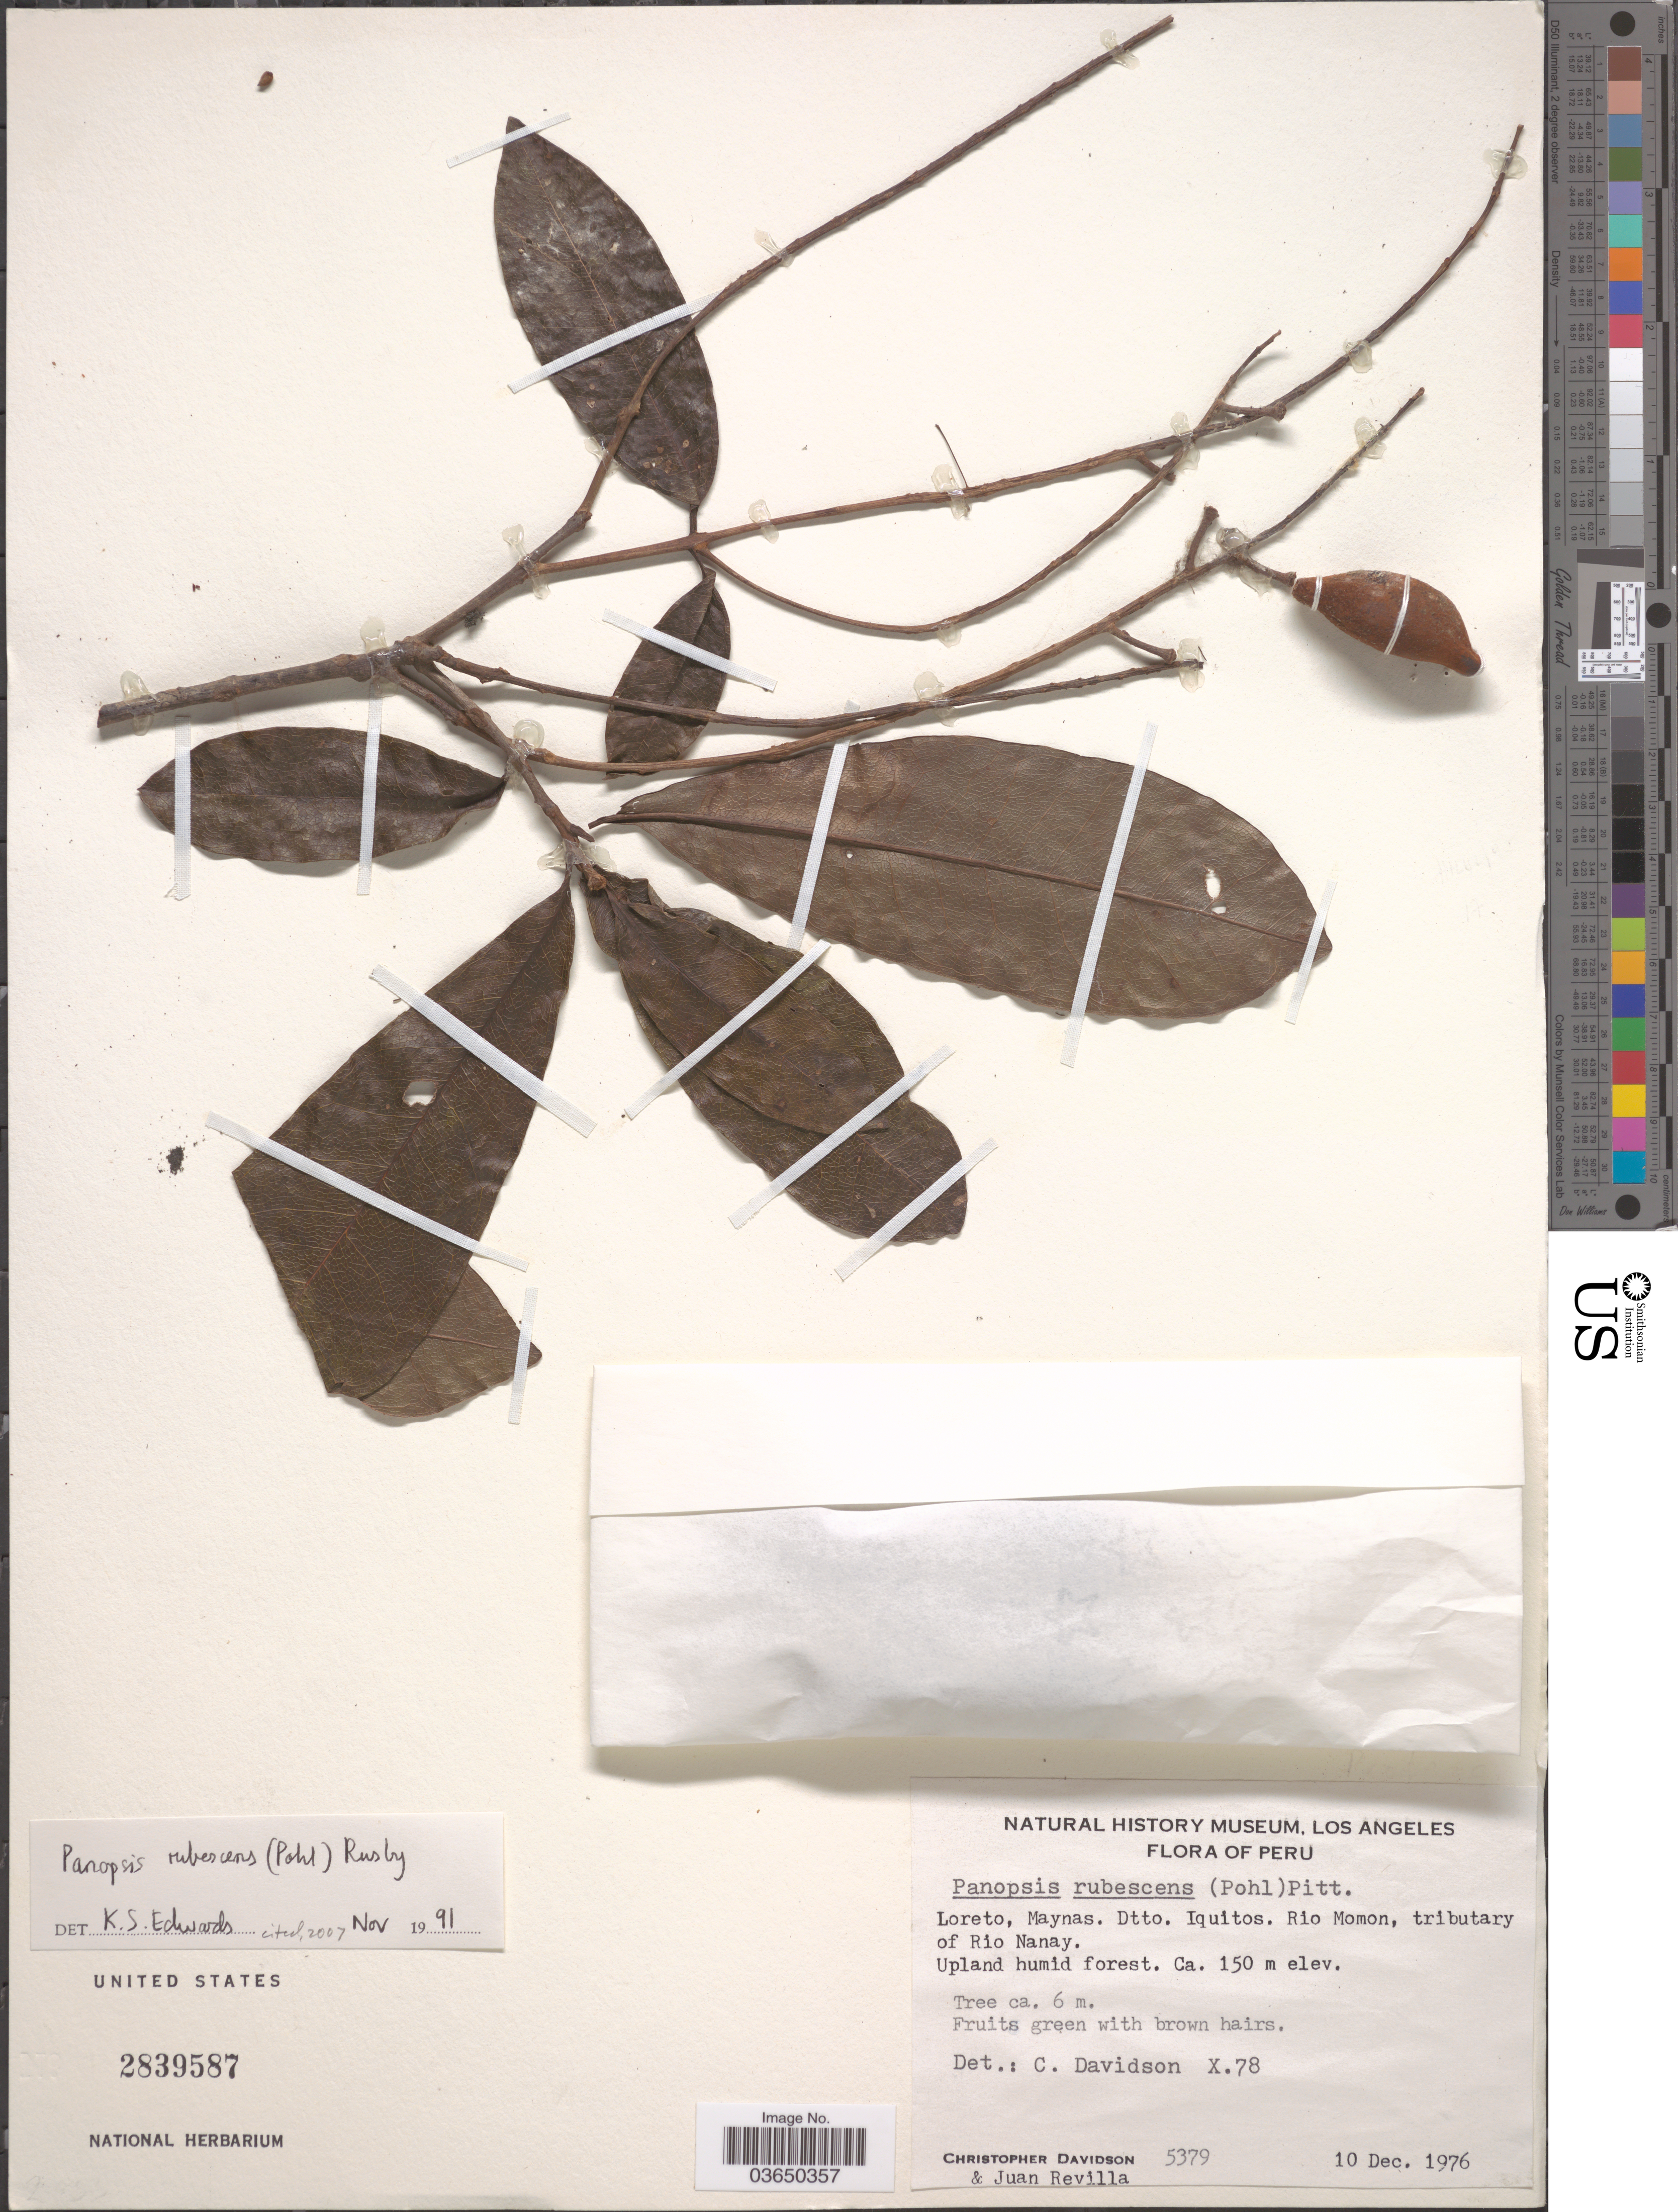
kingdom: Plantae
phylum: Tracheophyta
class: Magnoliopsida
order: Proteales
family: Proteaceae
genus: Panopsis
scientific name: Panopsis rubescens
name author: (Pohl) Pittier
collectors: C. Davidson & J. Revilla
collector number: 5379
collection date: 1976-12-10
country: Peru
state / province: Loreto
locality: Maynas. Dtto. Iquitos. Rio Momon, tributary of Rio Nanay.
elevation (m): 150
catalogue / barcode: US 2839587